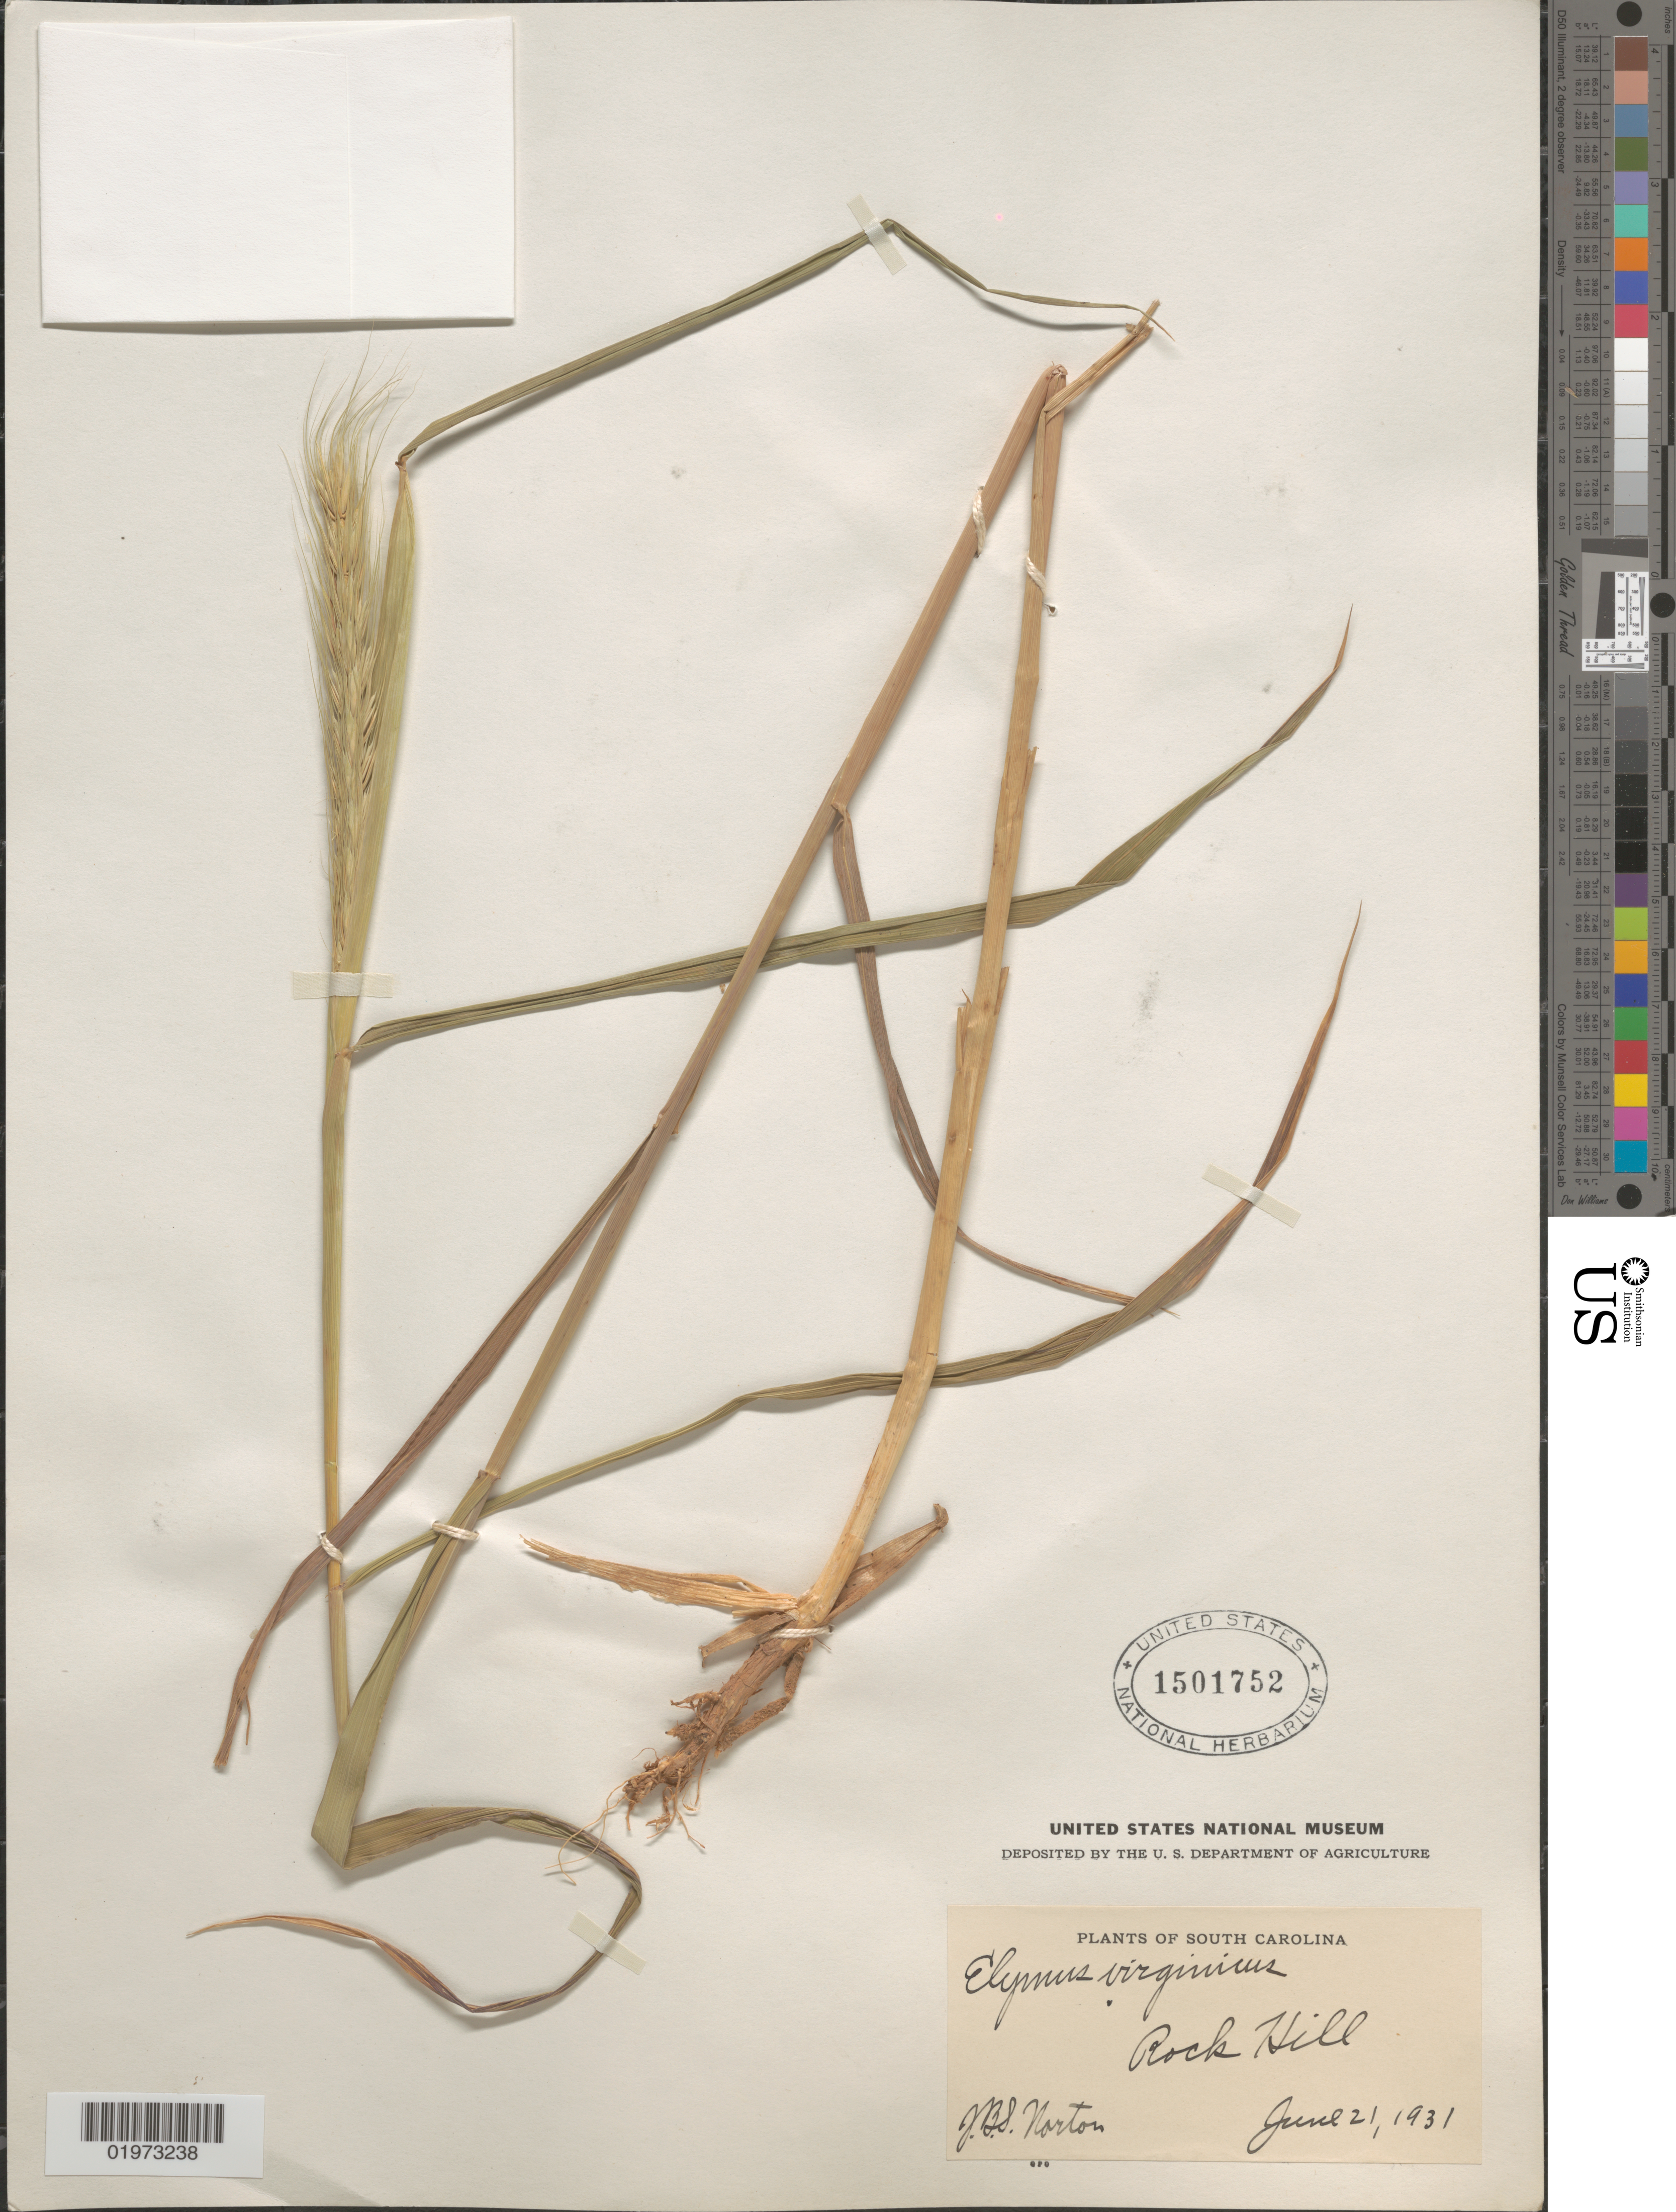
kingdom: Plantae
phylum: Tracheophyta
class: Liliopsida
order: Poales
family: Poaceae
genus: Elymus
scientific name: Elymus virginicus var. virginicus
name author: L.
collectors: J. B. S. Norton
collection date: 1931-06-21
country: United States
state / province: South Carolina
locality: Rock Hill.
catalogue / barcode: US 1501752